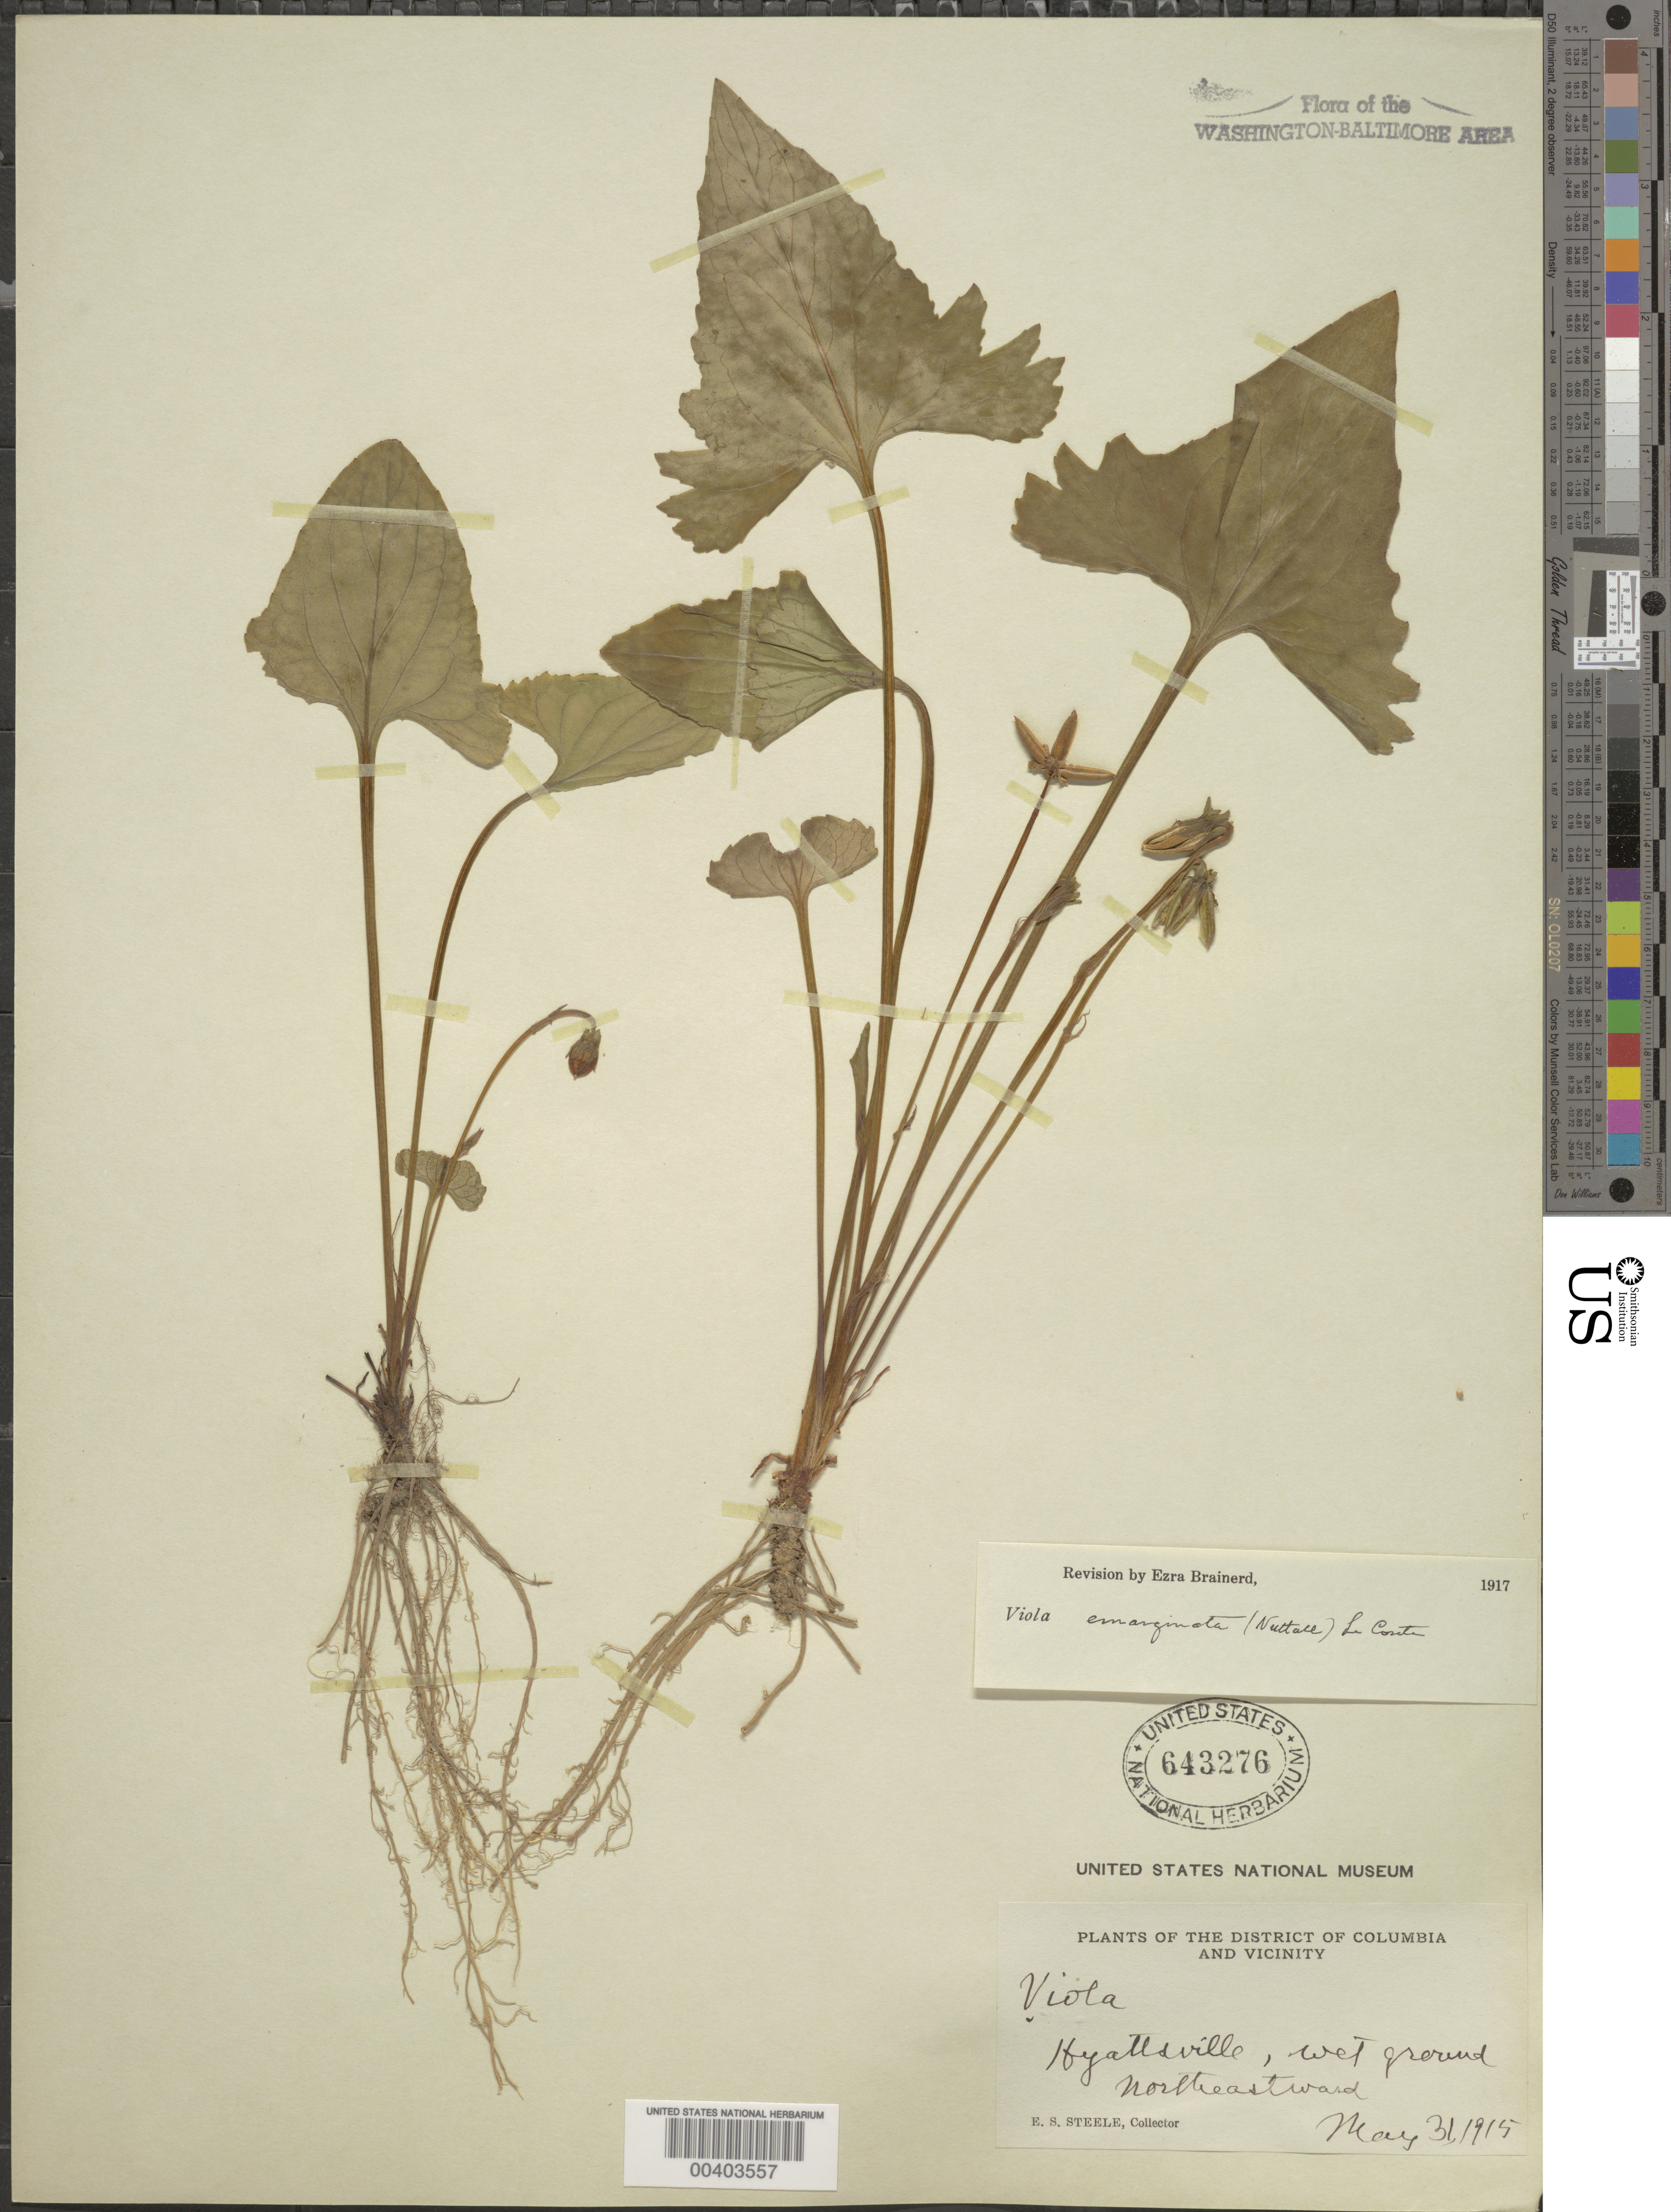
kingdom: Plantae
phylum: Tracheophyta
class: Magnoliopsida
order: Malpighiales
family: Violaceae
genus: Viola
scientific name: Viola sagittata var. sagittata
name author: Aiton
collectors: E. Steele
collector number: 6081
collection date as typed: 31 May 1915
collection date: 1915-05-31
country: United States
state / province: Maryland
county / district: Prince George's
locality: Hyattsville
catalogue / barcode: US 643276